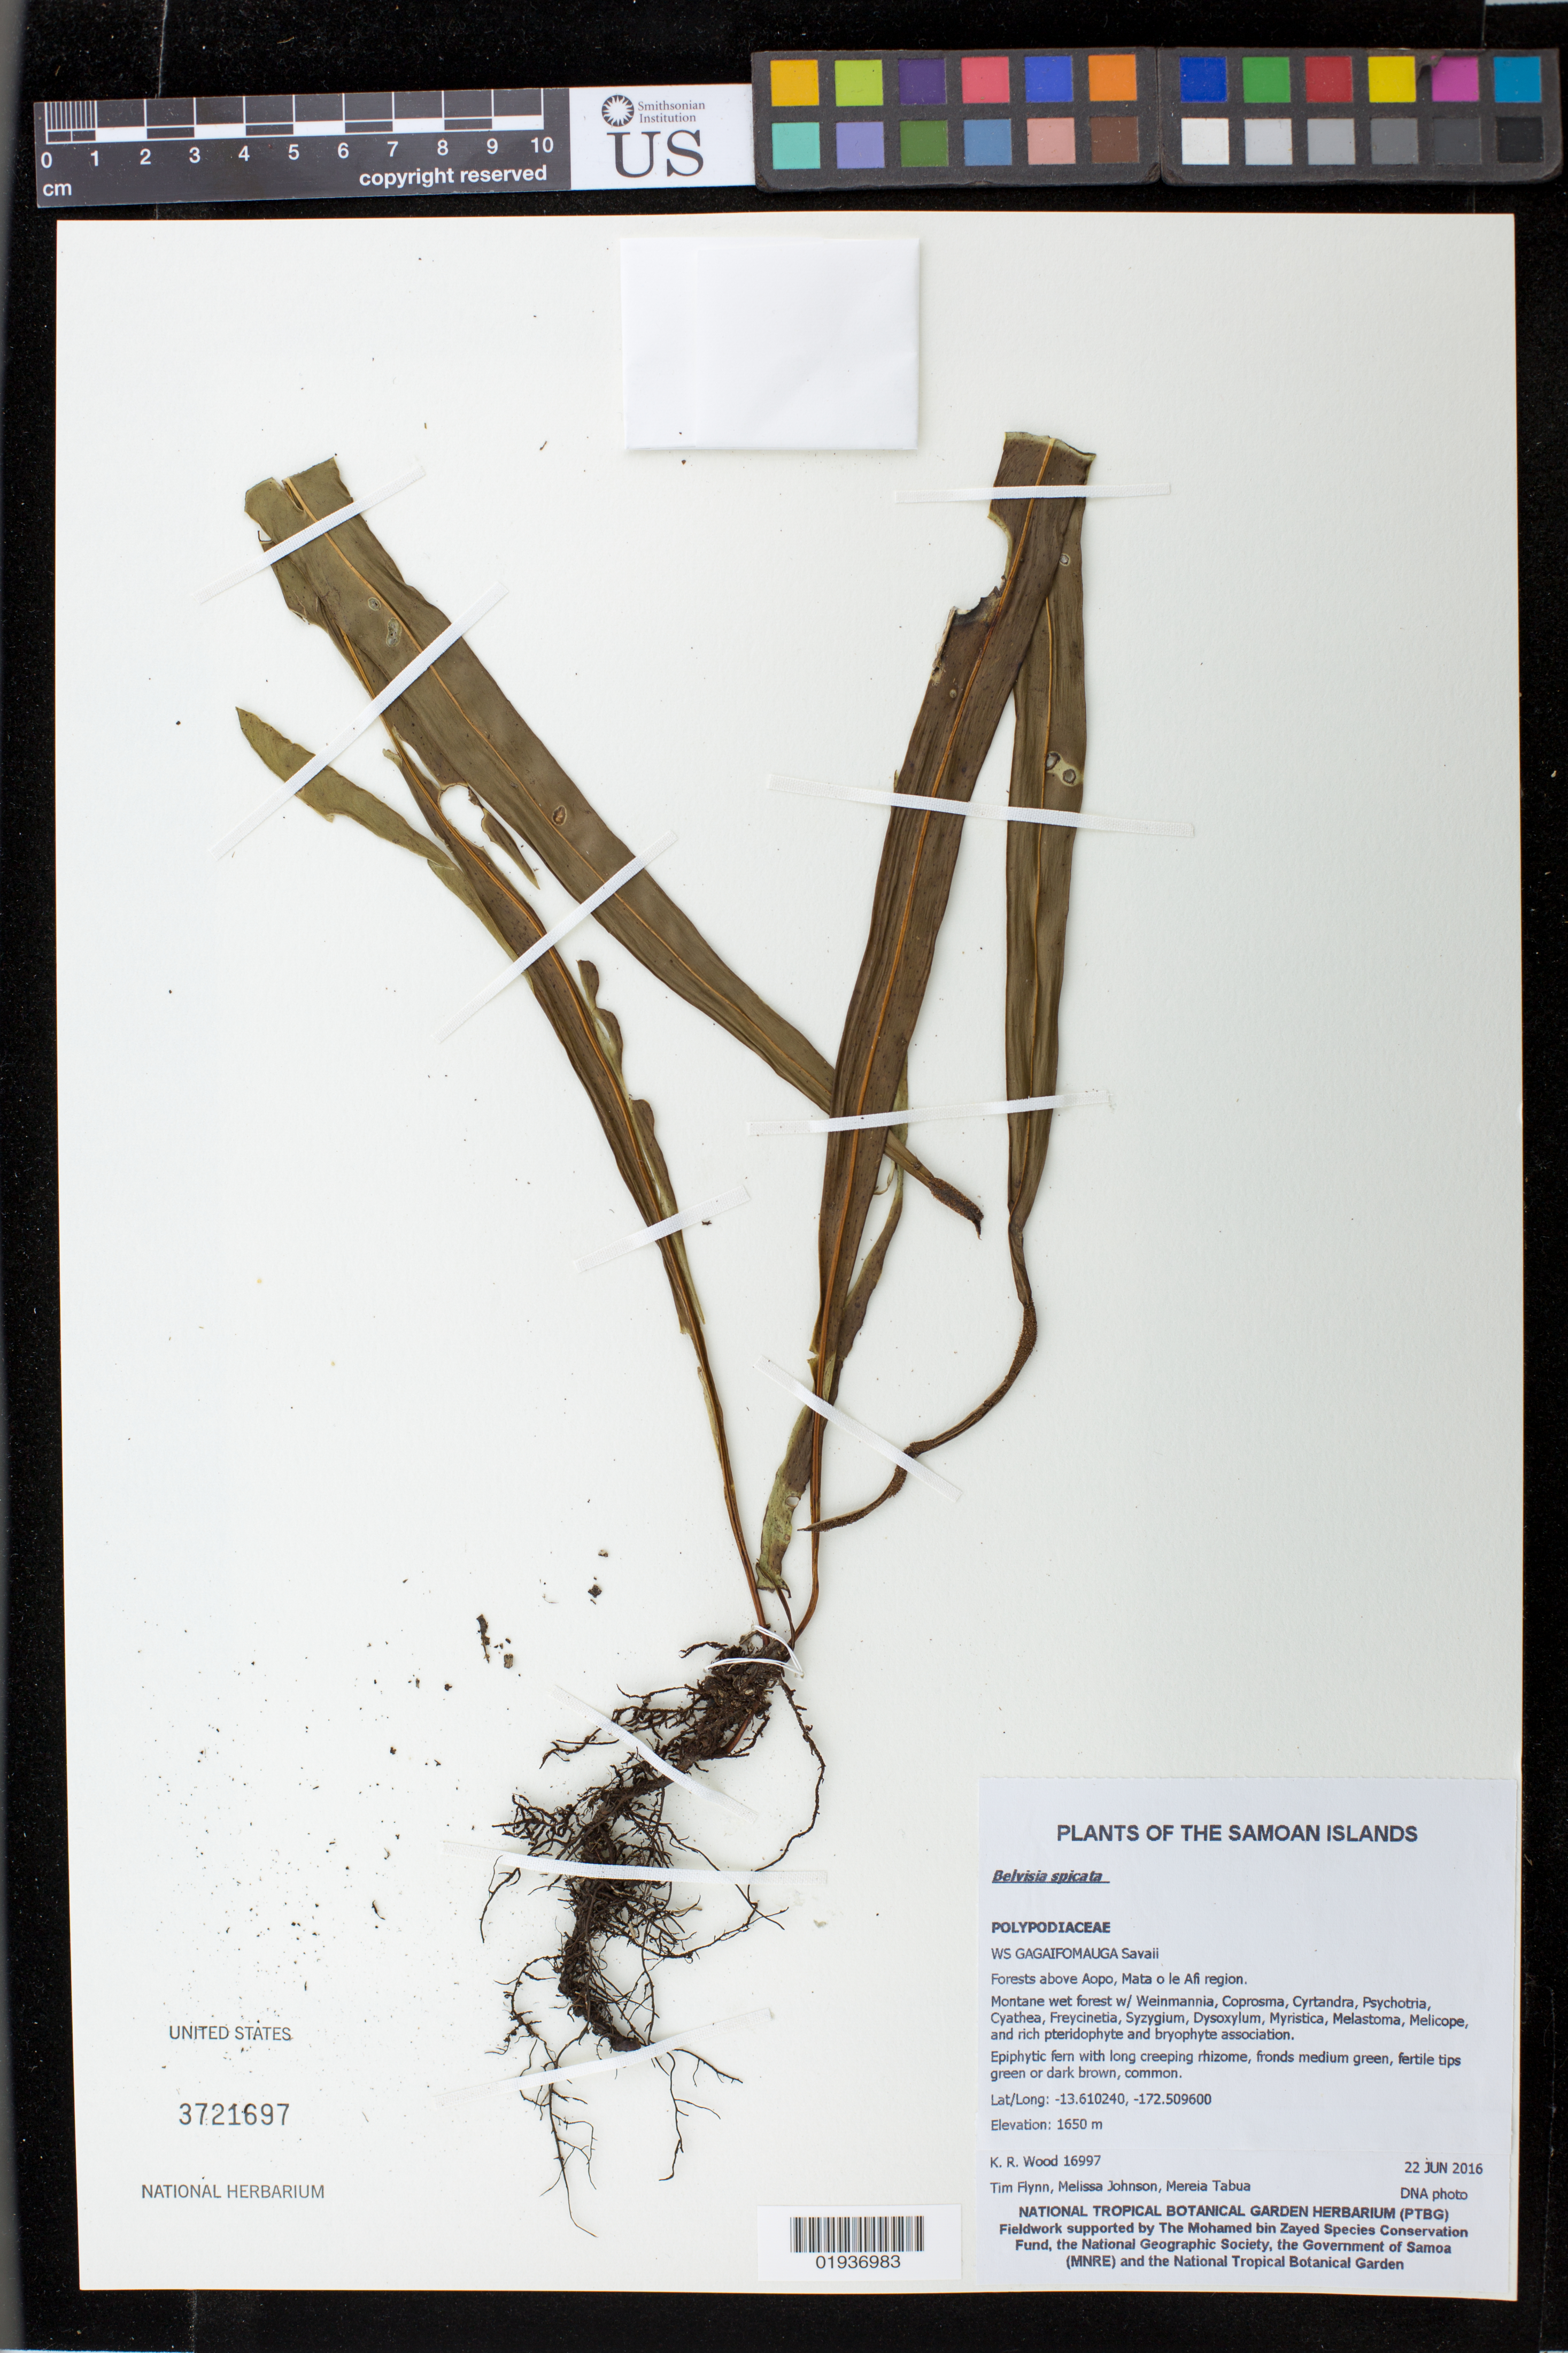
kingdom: Plantae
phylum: Tracheophyta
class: Polypodiopsida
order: Polypodiales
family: Polypodiaceae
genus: Belvisia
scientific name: Belvisia spicata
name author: (L. f.) Mirb.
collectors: T. W. Flynn, K. R. Wood, M. Johnson & M. Tabua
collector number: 16997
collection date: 2016-06-22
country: Samoa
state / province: Gagaifomauga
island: Savai'i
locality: Gagaifomauga District, forests above Aopo, Mata o le Afi region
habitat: Montane wet forest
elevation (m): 1650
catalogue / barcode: US 3721697